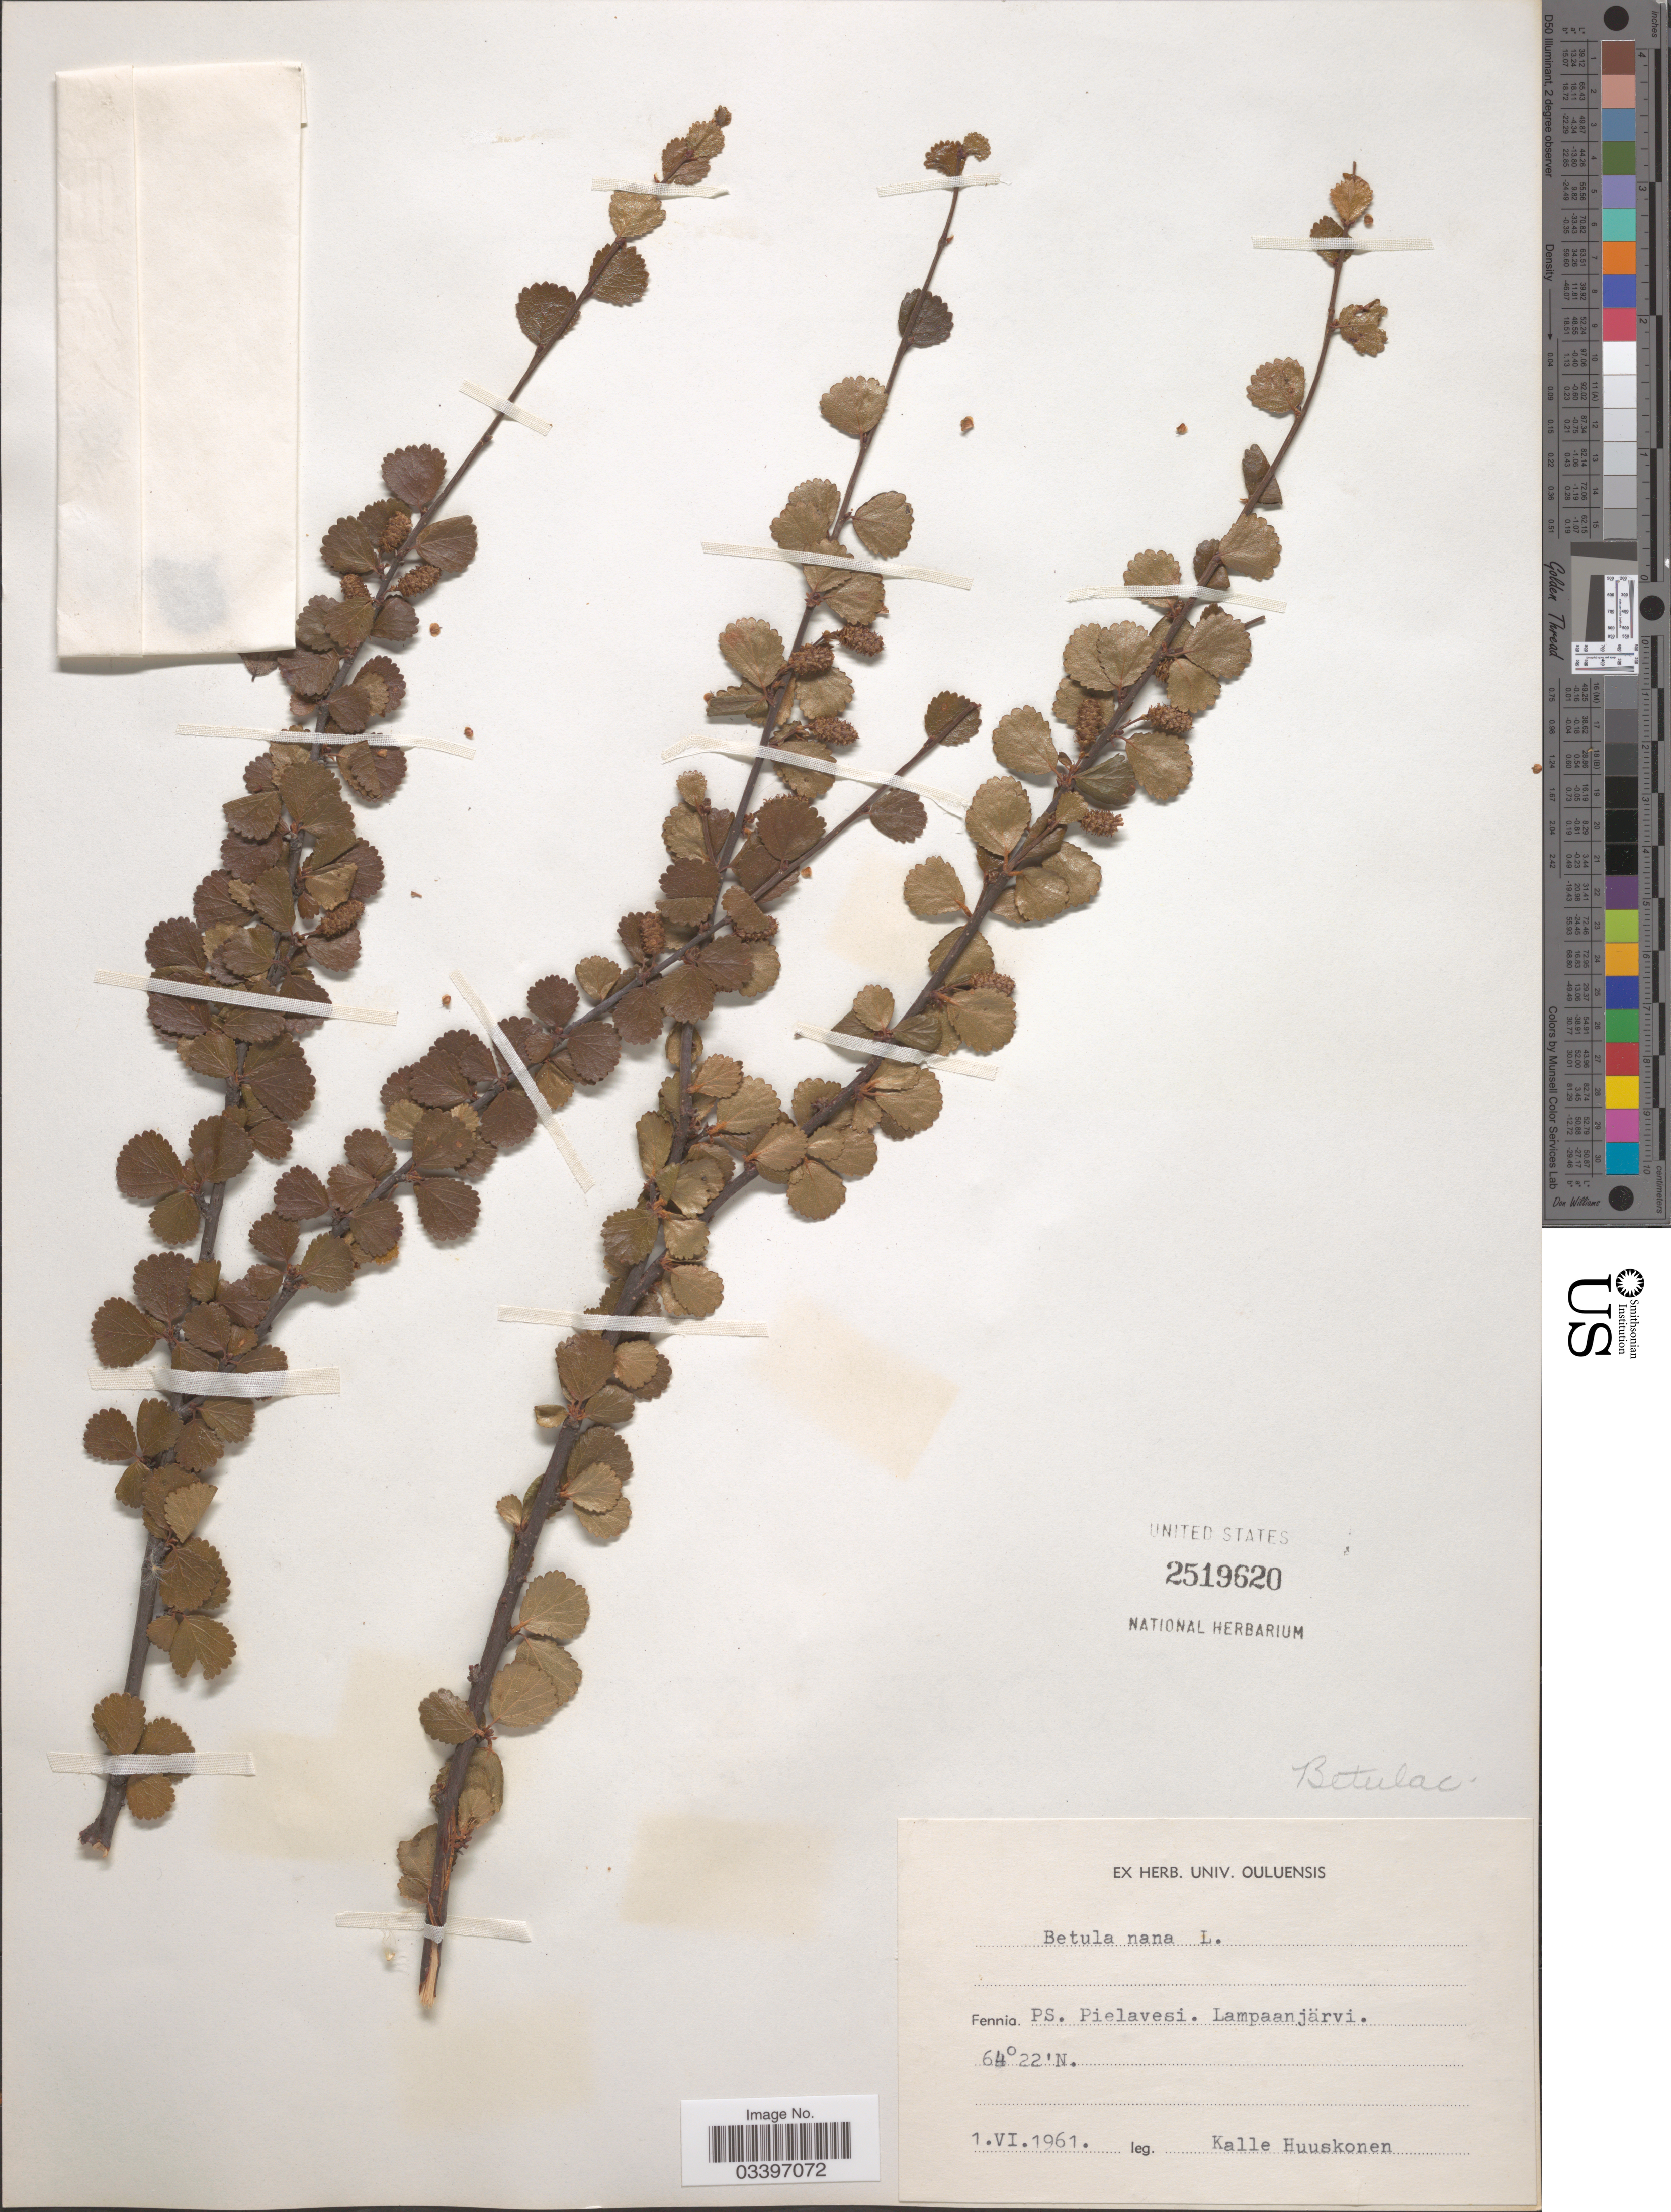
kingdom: Plantae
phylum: Tracheophyta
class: Magnoliopsida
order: Fagales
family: Betulaceae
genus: Betula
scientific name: Betula nana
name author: L.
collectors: K. Huuskonen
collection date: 1961-06-01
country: Finland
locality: PS. Pielavesi. Lampaanjärvi.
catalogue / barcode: US 2519620